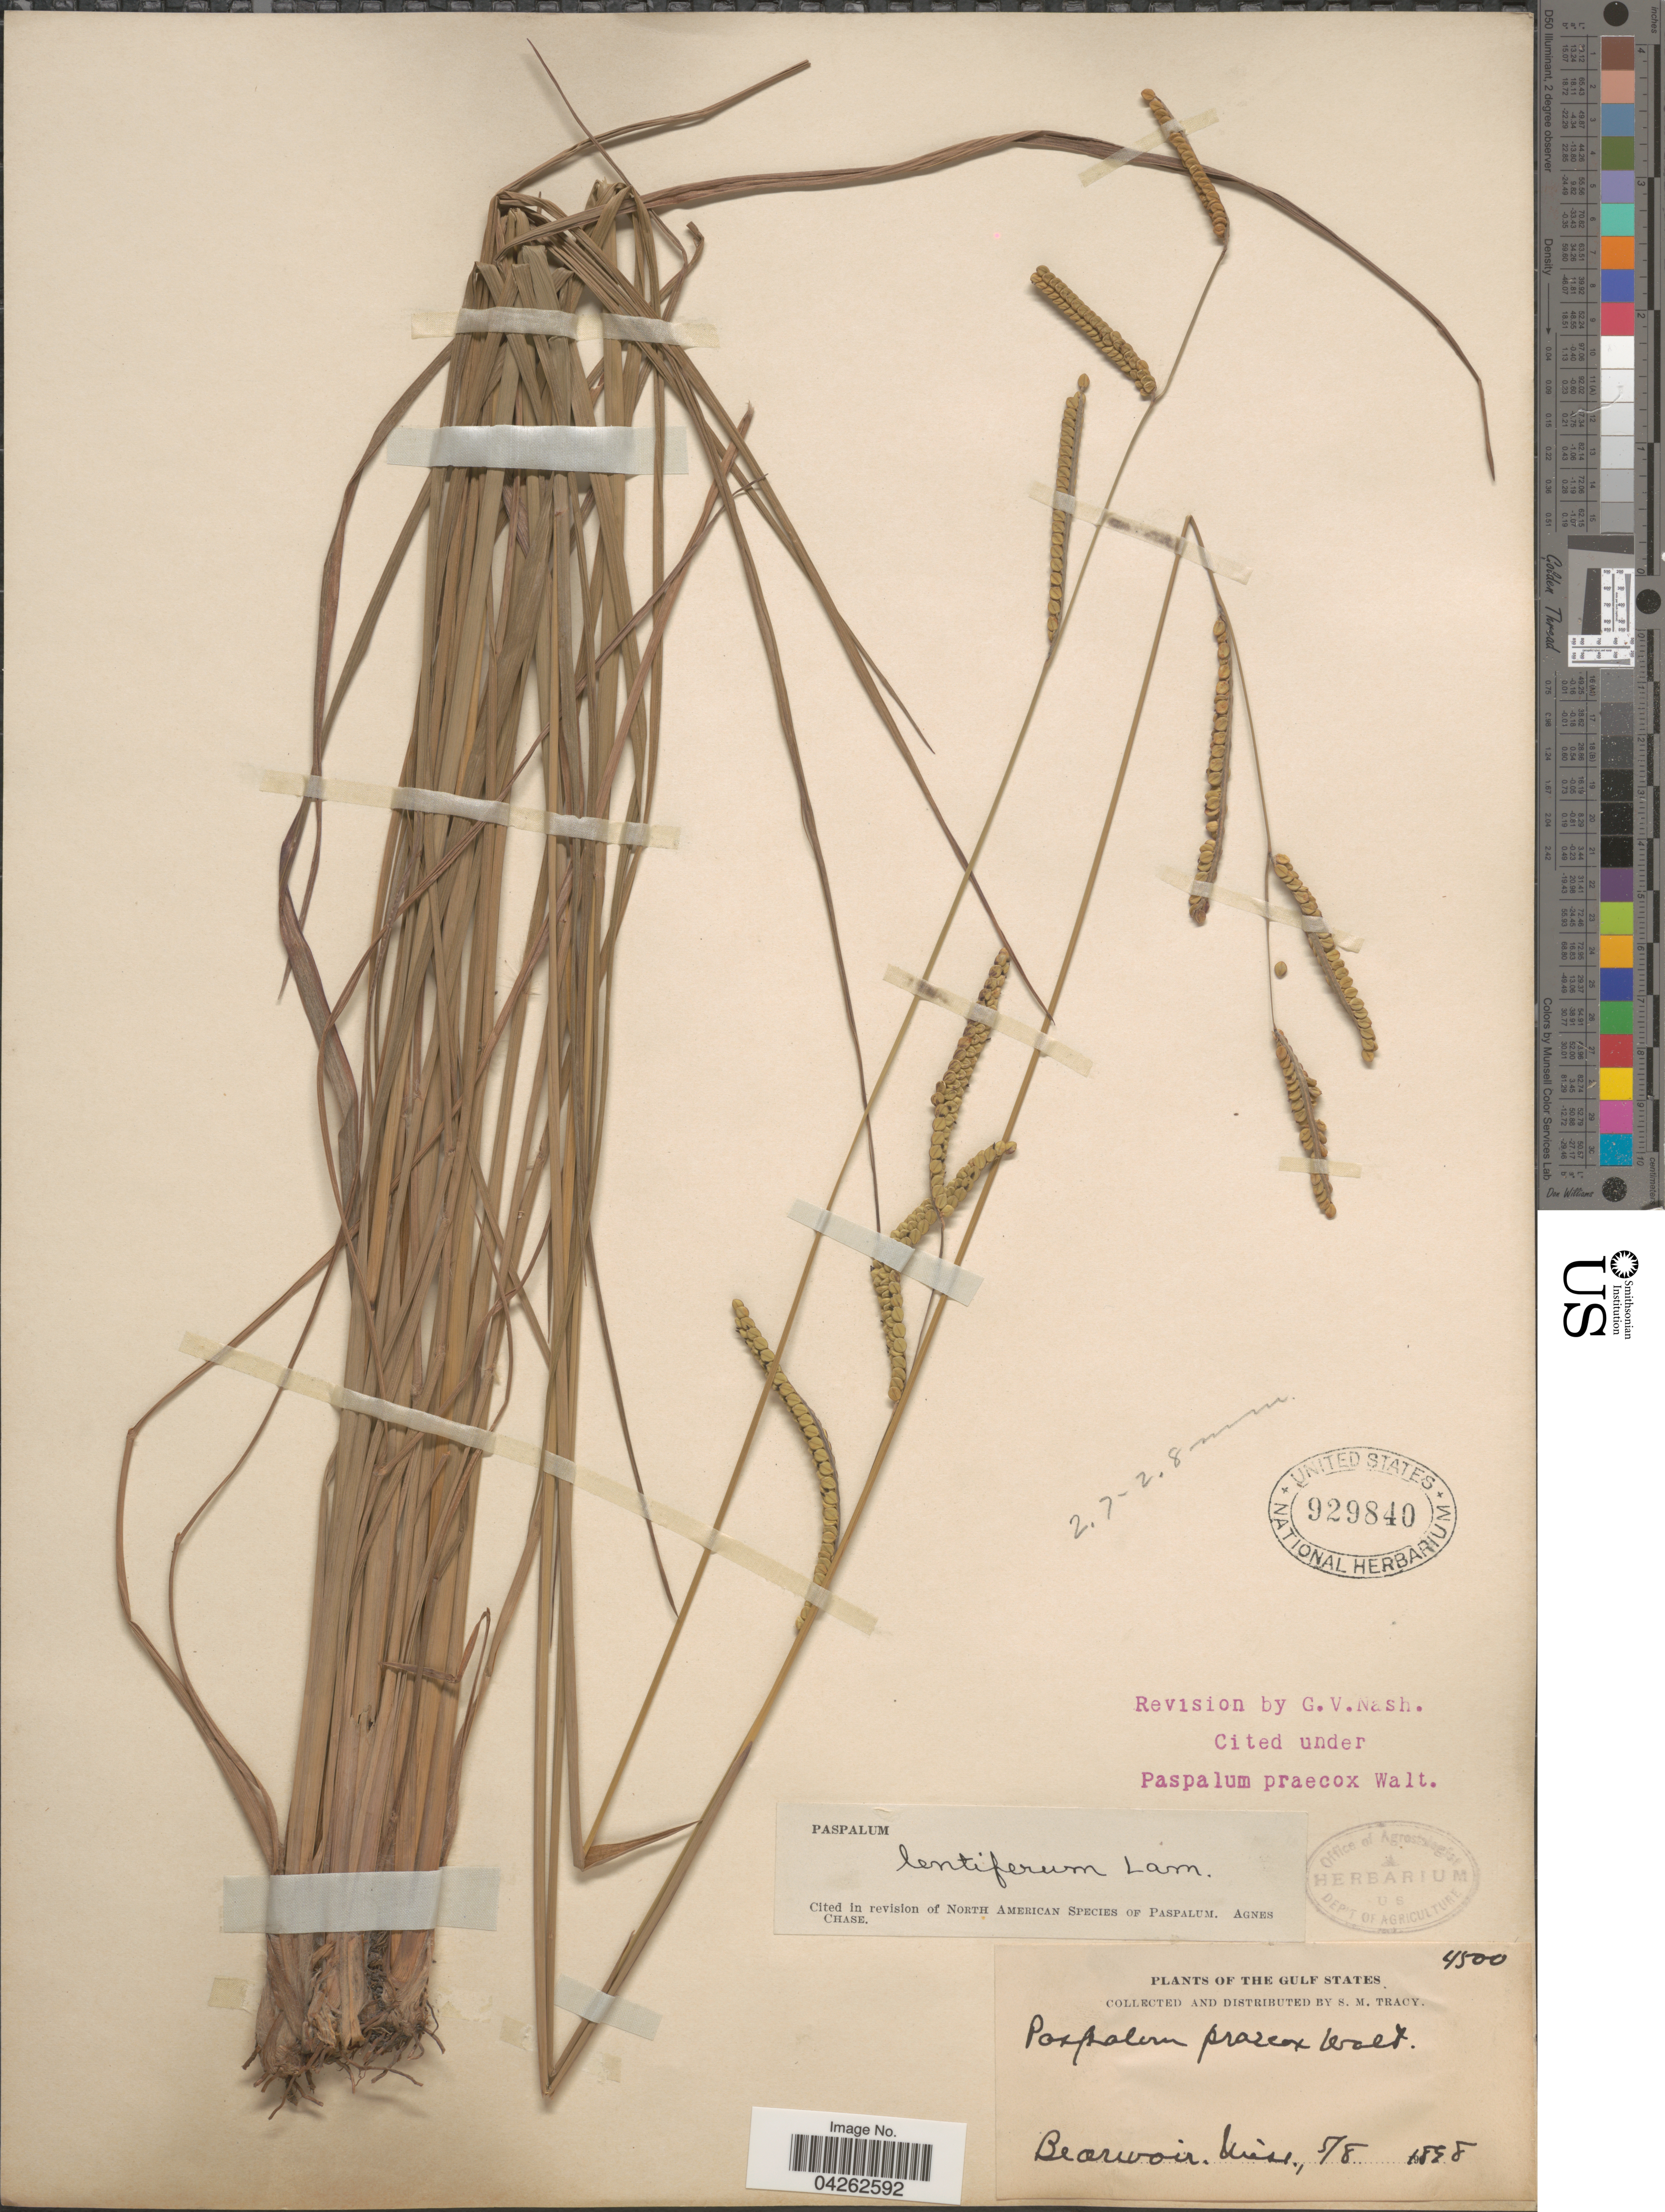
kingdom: Plantae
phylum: Tracheophyta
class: Liliopsida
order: Poales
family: Poaceae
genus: Paspalum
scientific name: Paspalum lentiferum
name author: Lam.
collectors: S. M. Tracy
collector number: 4500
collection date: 1898-05-08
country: United States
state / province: Mississippi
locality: Gulf States. Beauvoir.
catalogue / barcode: US 929840